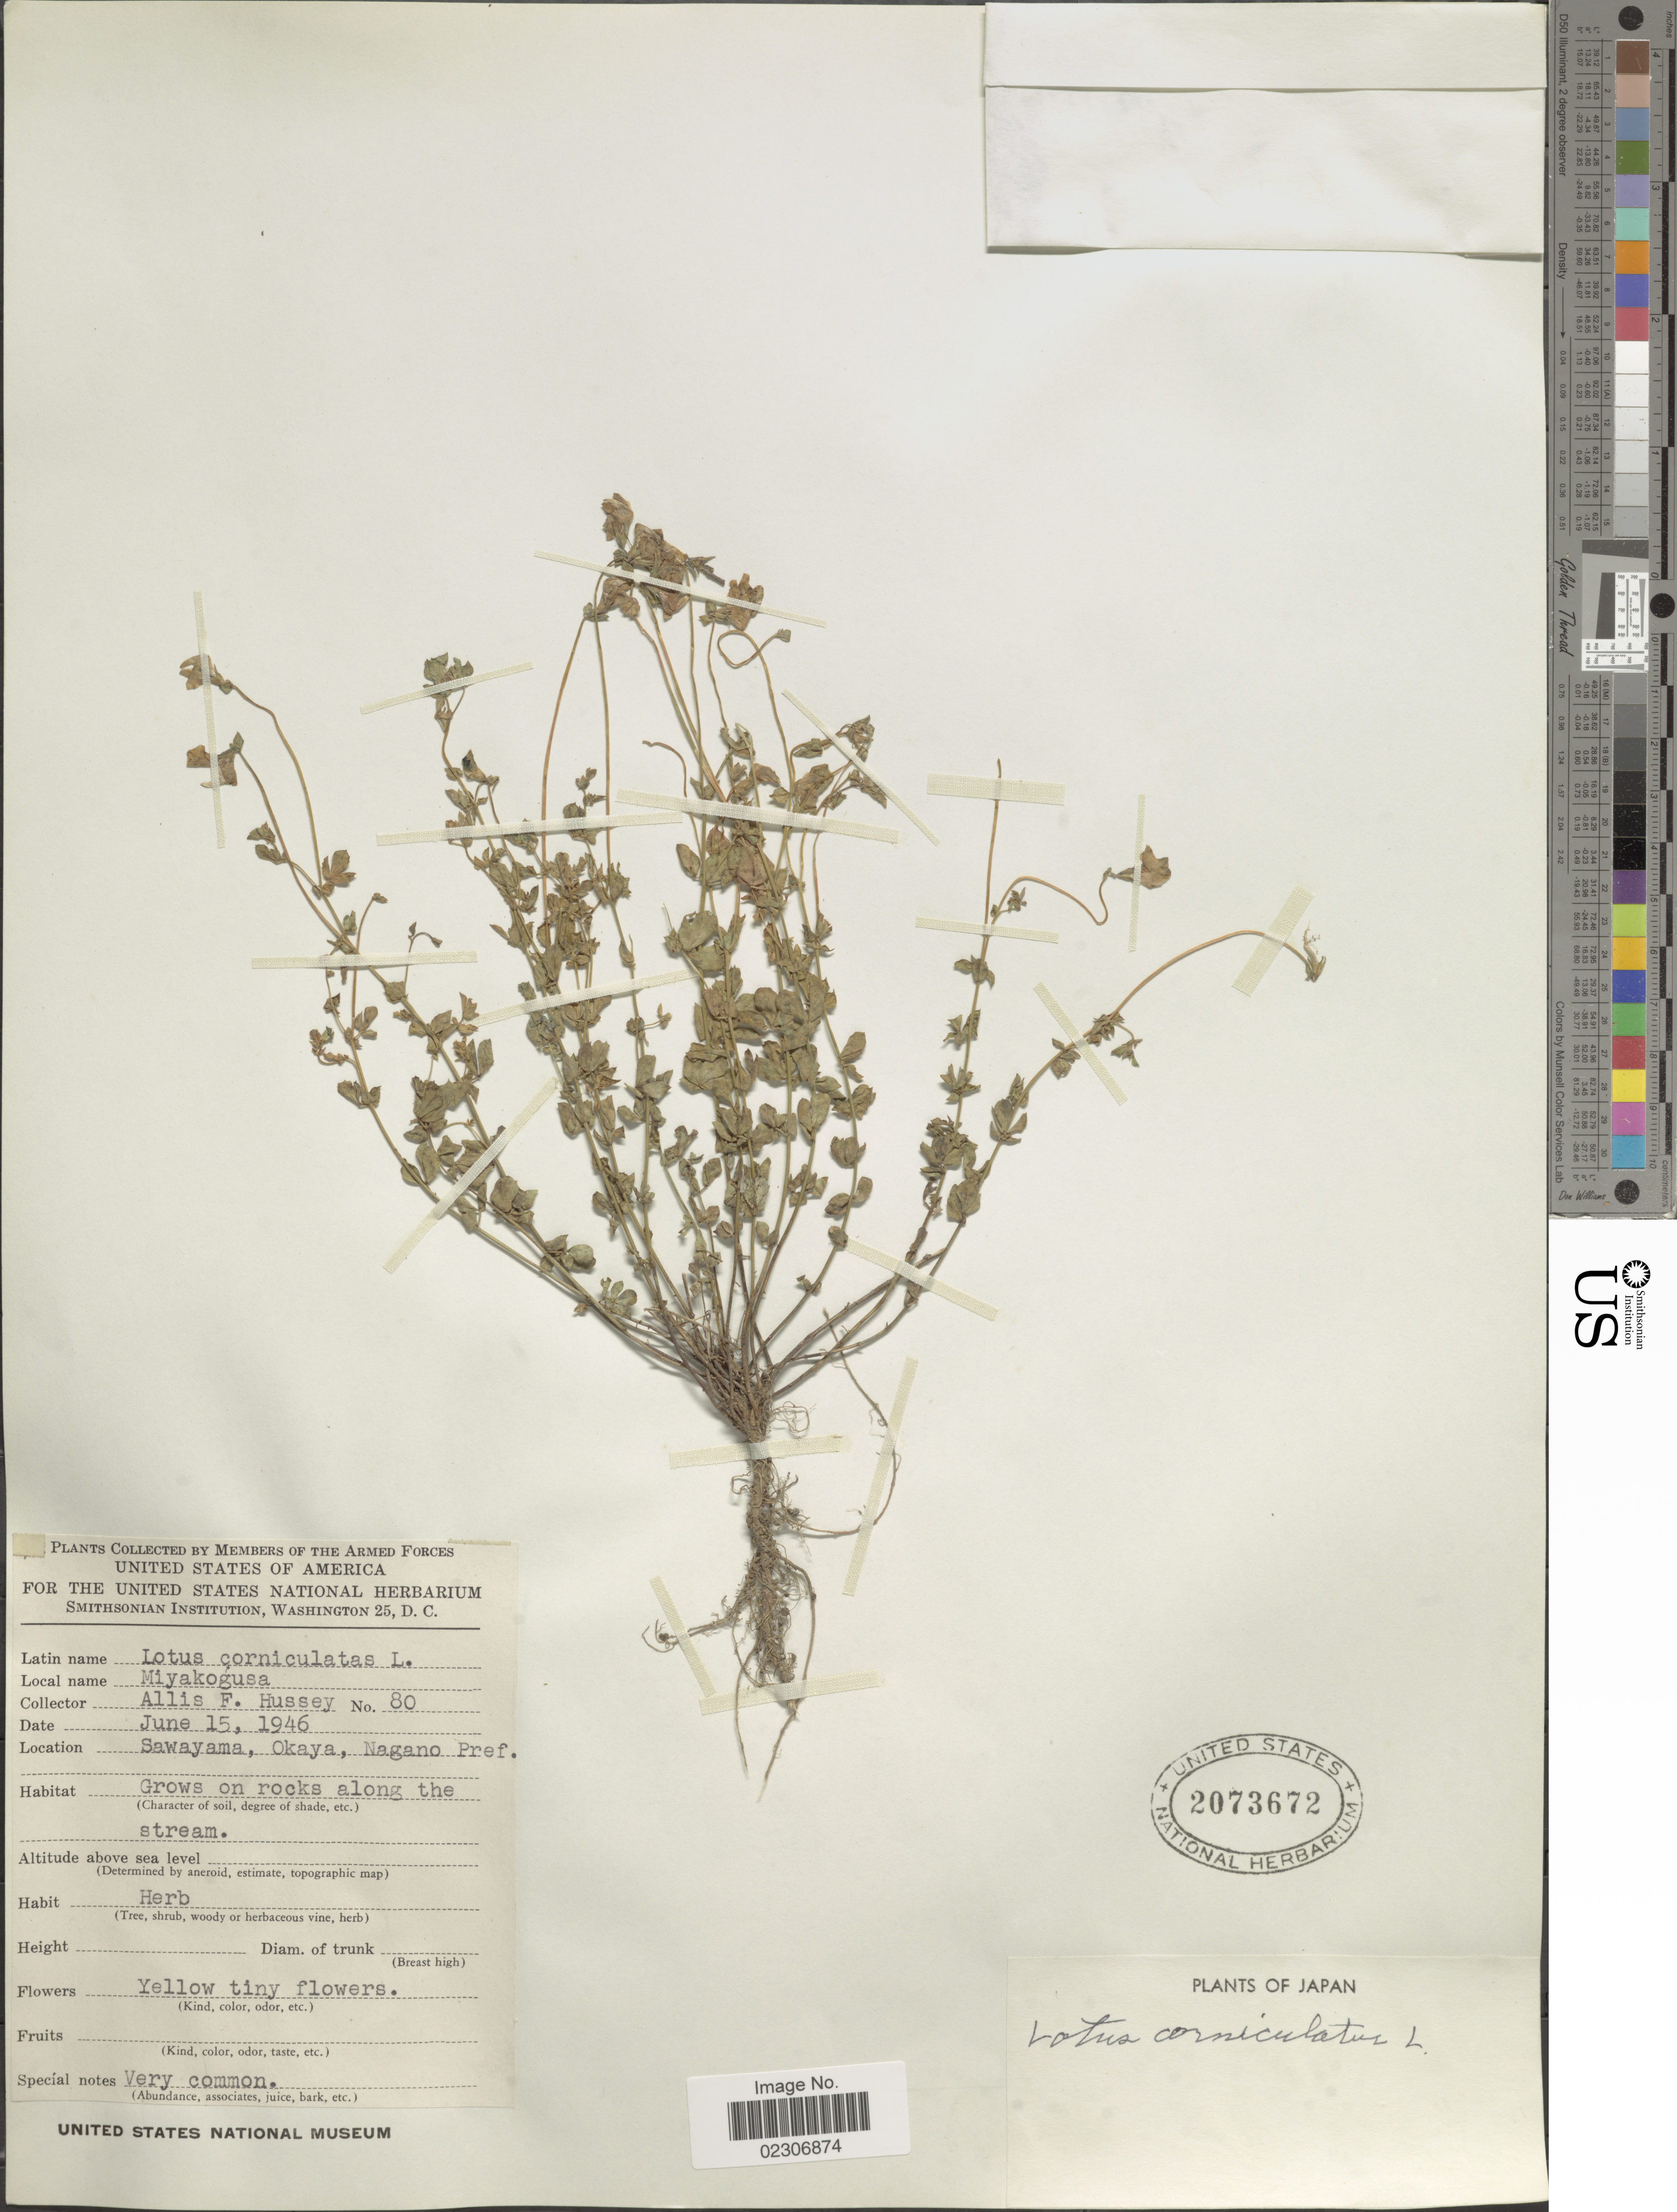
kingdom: Plantae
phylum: Tracheophyta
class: Magnoliopsida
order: Fabales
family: Fabaceae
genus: Lotus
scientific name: Lotus corniculatus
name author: L.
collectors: A. Hussey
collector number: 80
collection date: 1946-06-15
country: Japan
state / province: Nagano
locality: Japan, Sawayama, Okaya, Nagano Pref,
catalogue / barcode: US 2073672